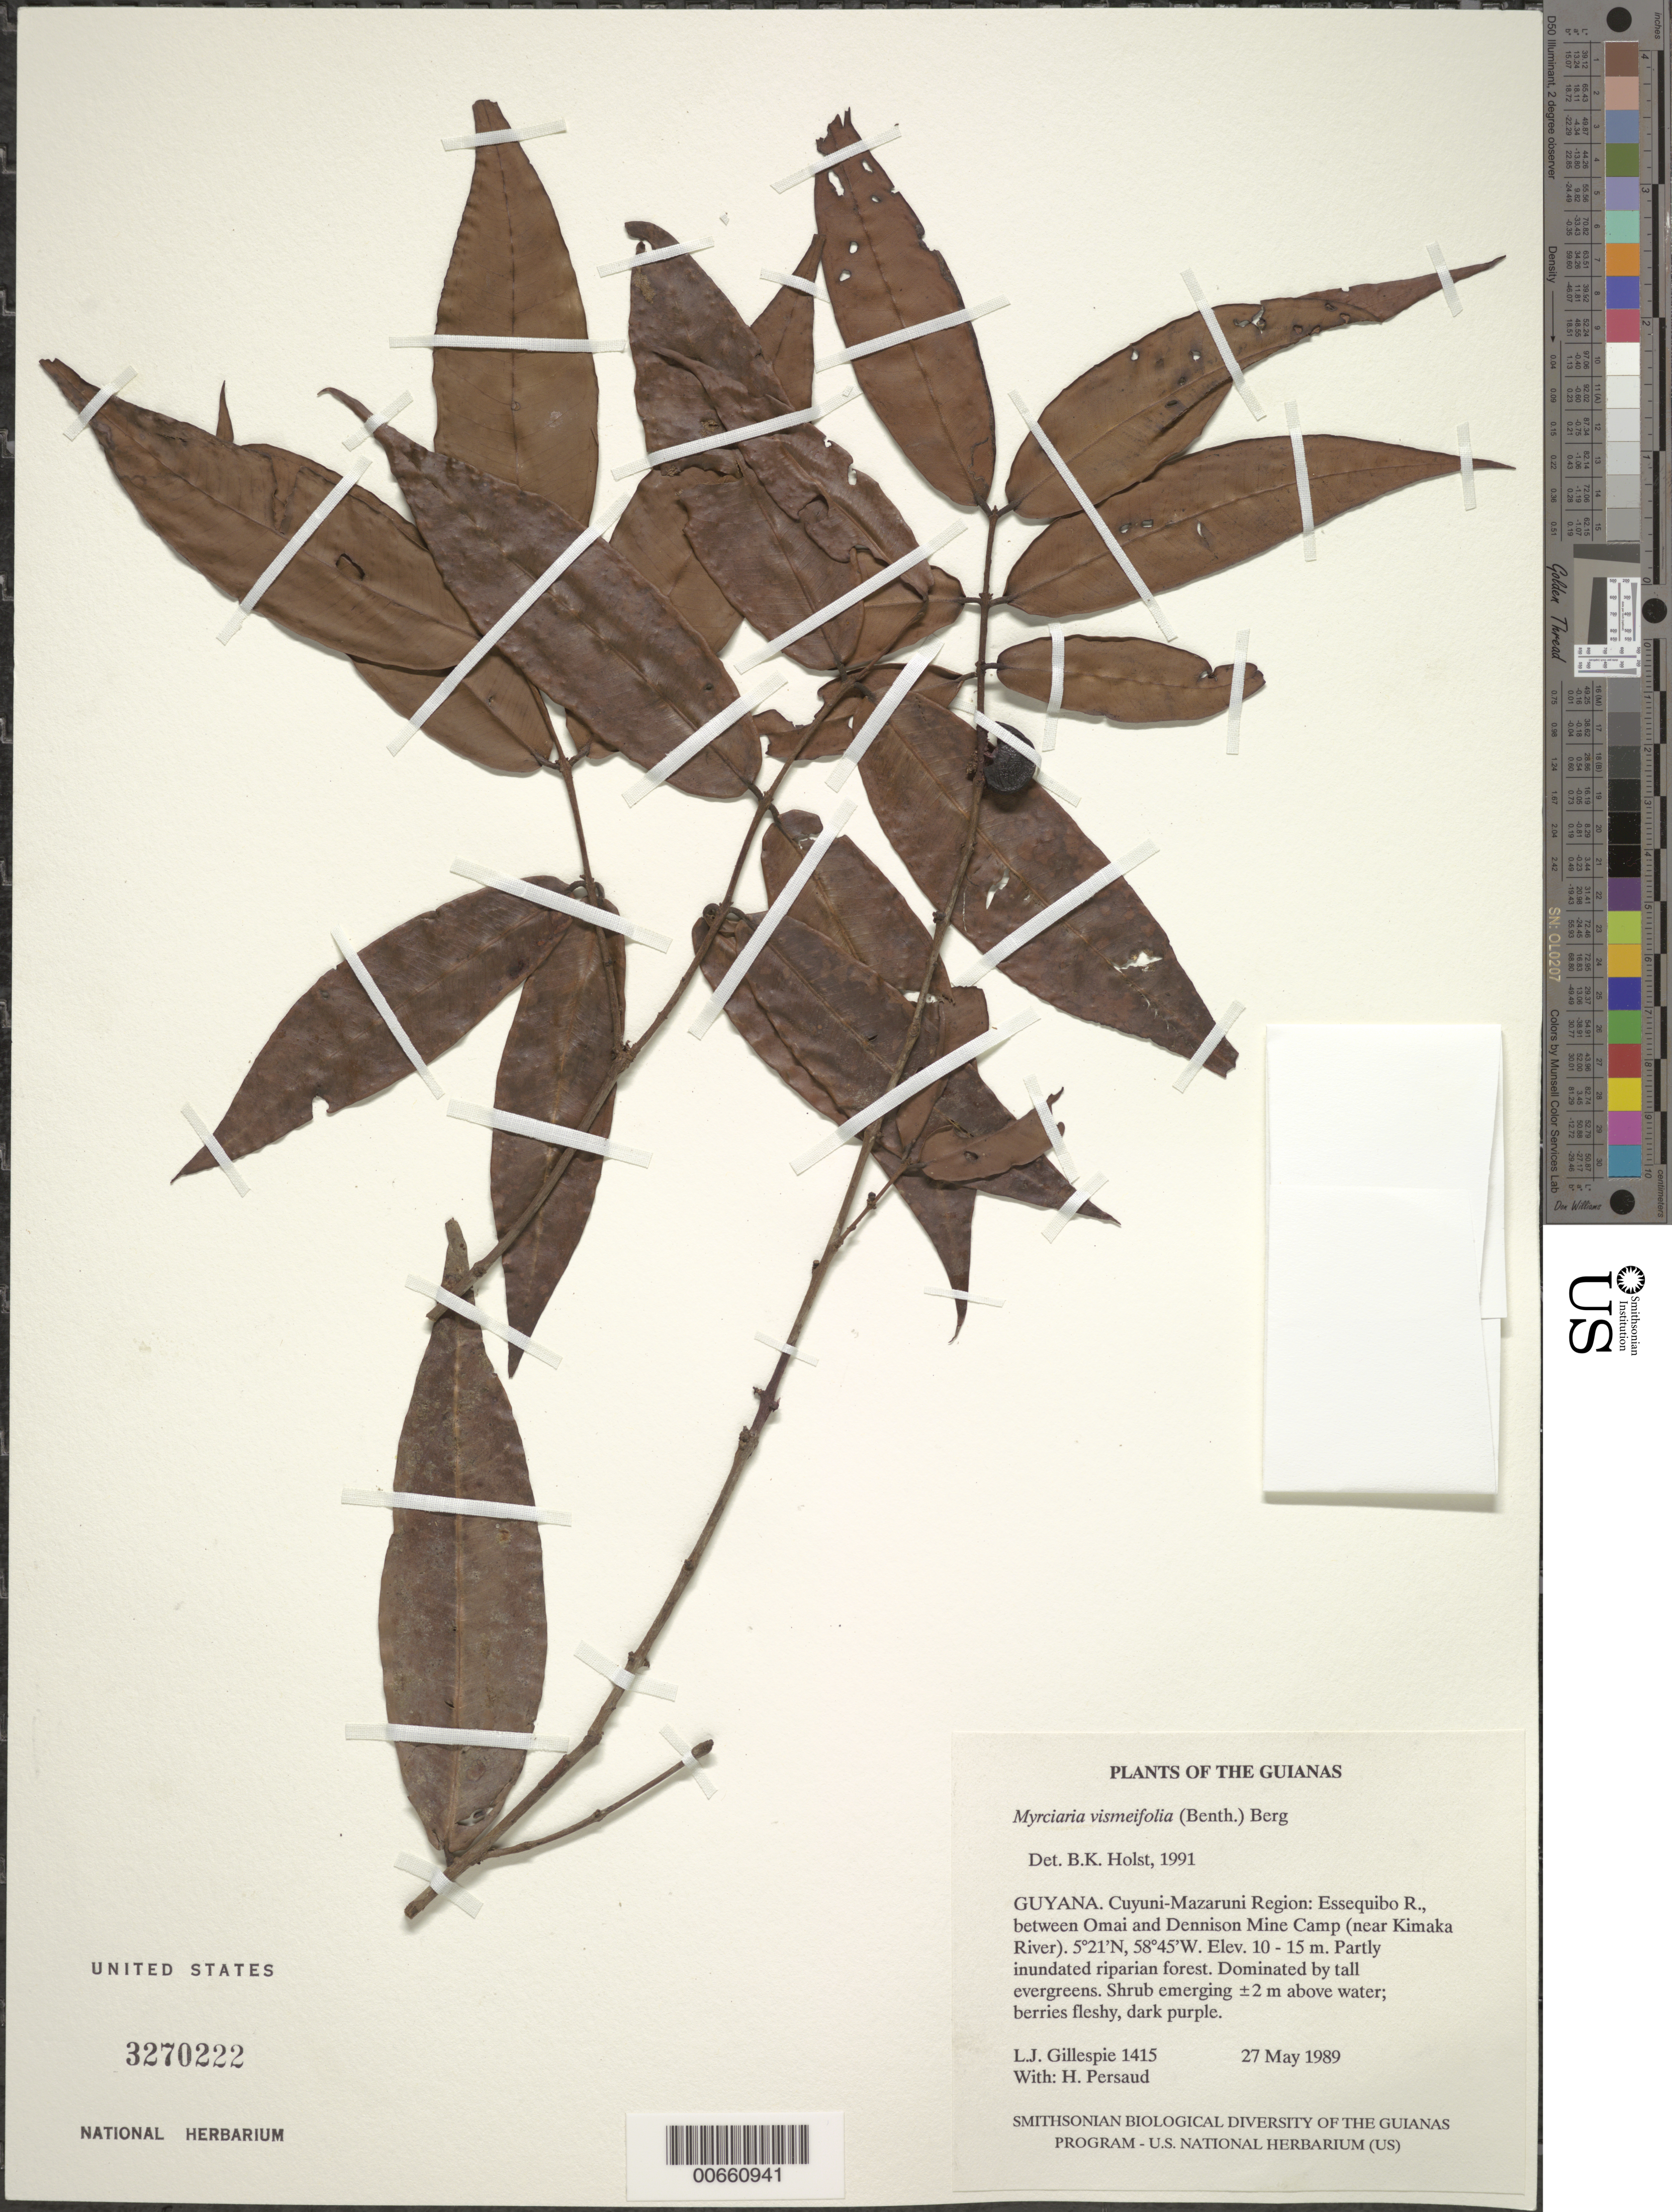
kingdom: Plantae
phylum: Tracheophyta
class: Magnoliopsida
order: Myrtales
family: Myrtaceae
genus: Myrciaria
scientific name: Myrciaria vismiifolia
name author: (Benth.) O. Berg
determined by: Holst, Bruce K.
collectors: L. J. Gillespie & H. Persaud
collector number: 1415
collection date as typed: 27 May 1989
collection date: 1989-05-27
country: Guyana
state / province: Cuyuni-Mazaruni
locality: Essequibo R., between Omai and Dennison Mine Camp (near Kumaka River)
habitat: Partly inundated riparian forest. Dominated by tall evergreens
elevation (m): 10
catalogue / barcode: US 3270222